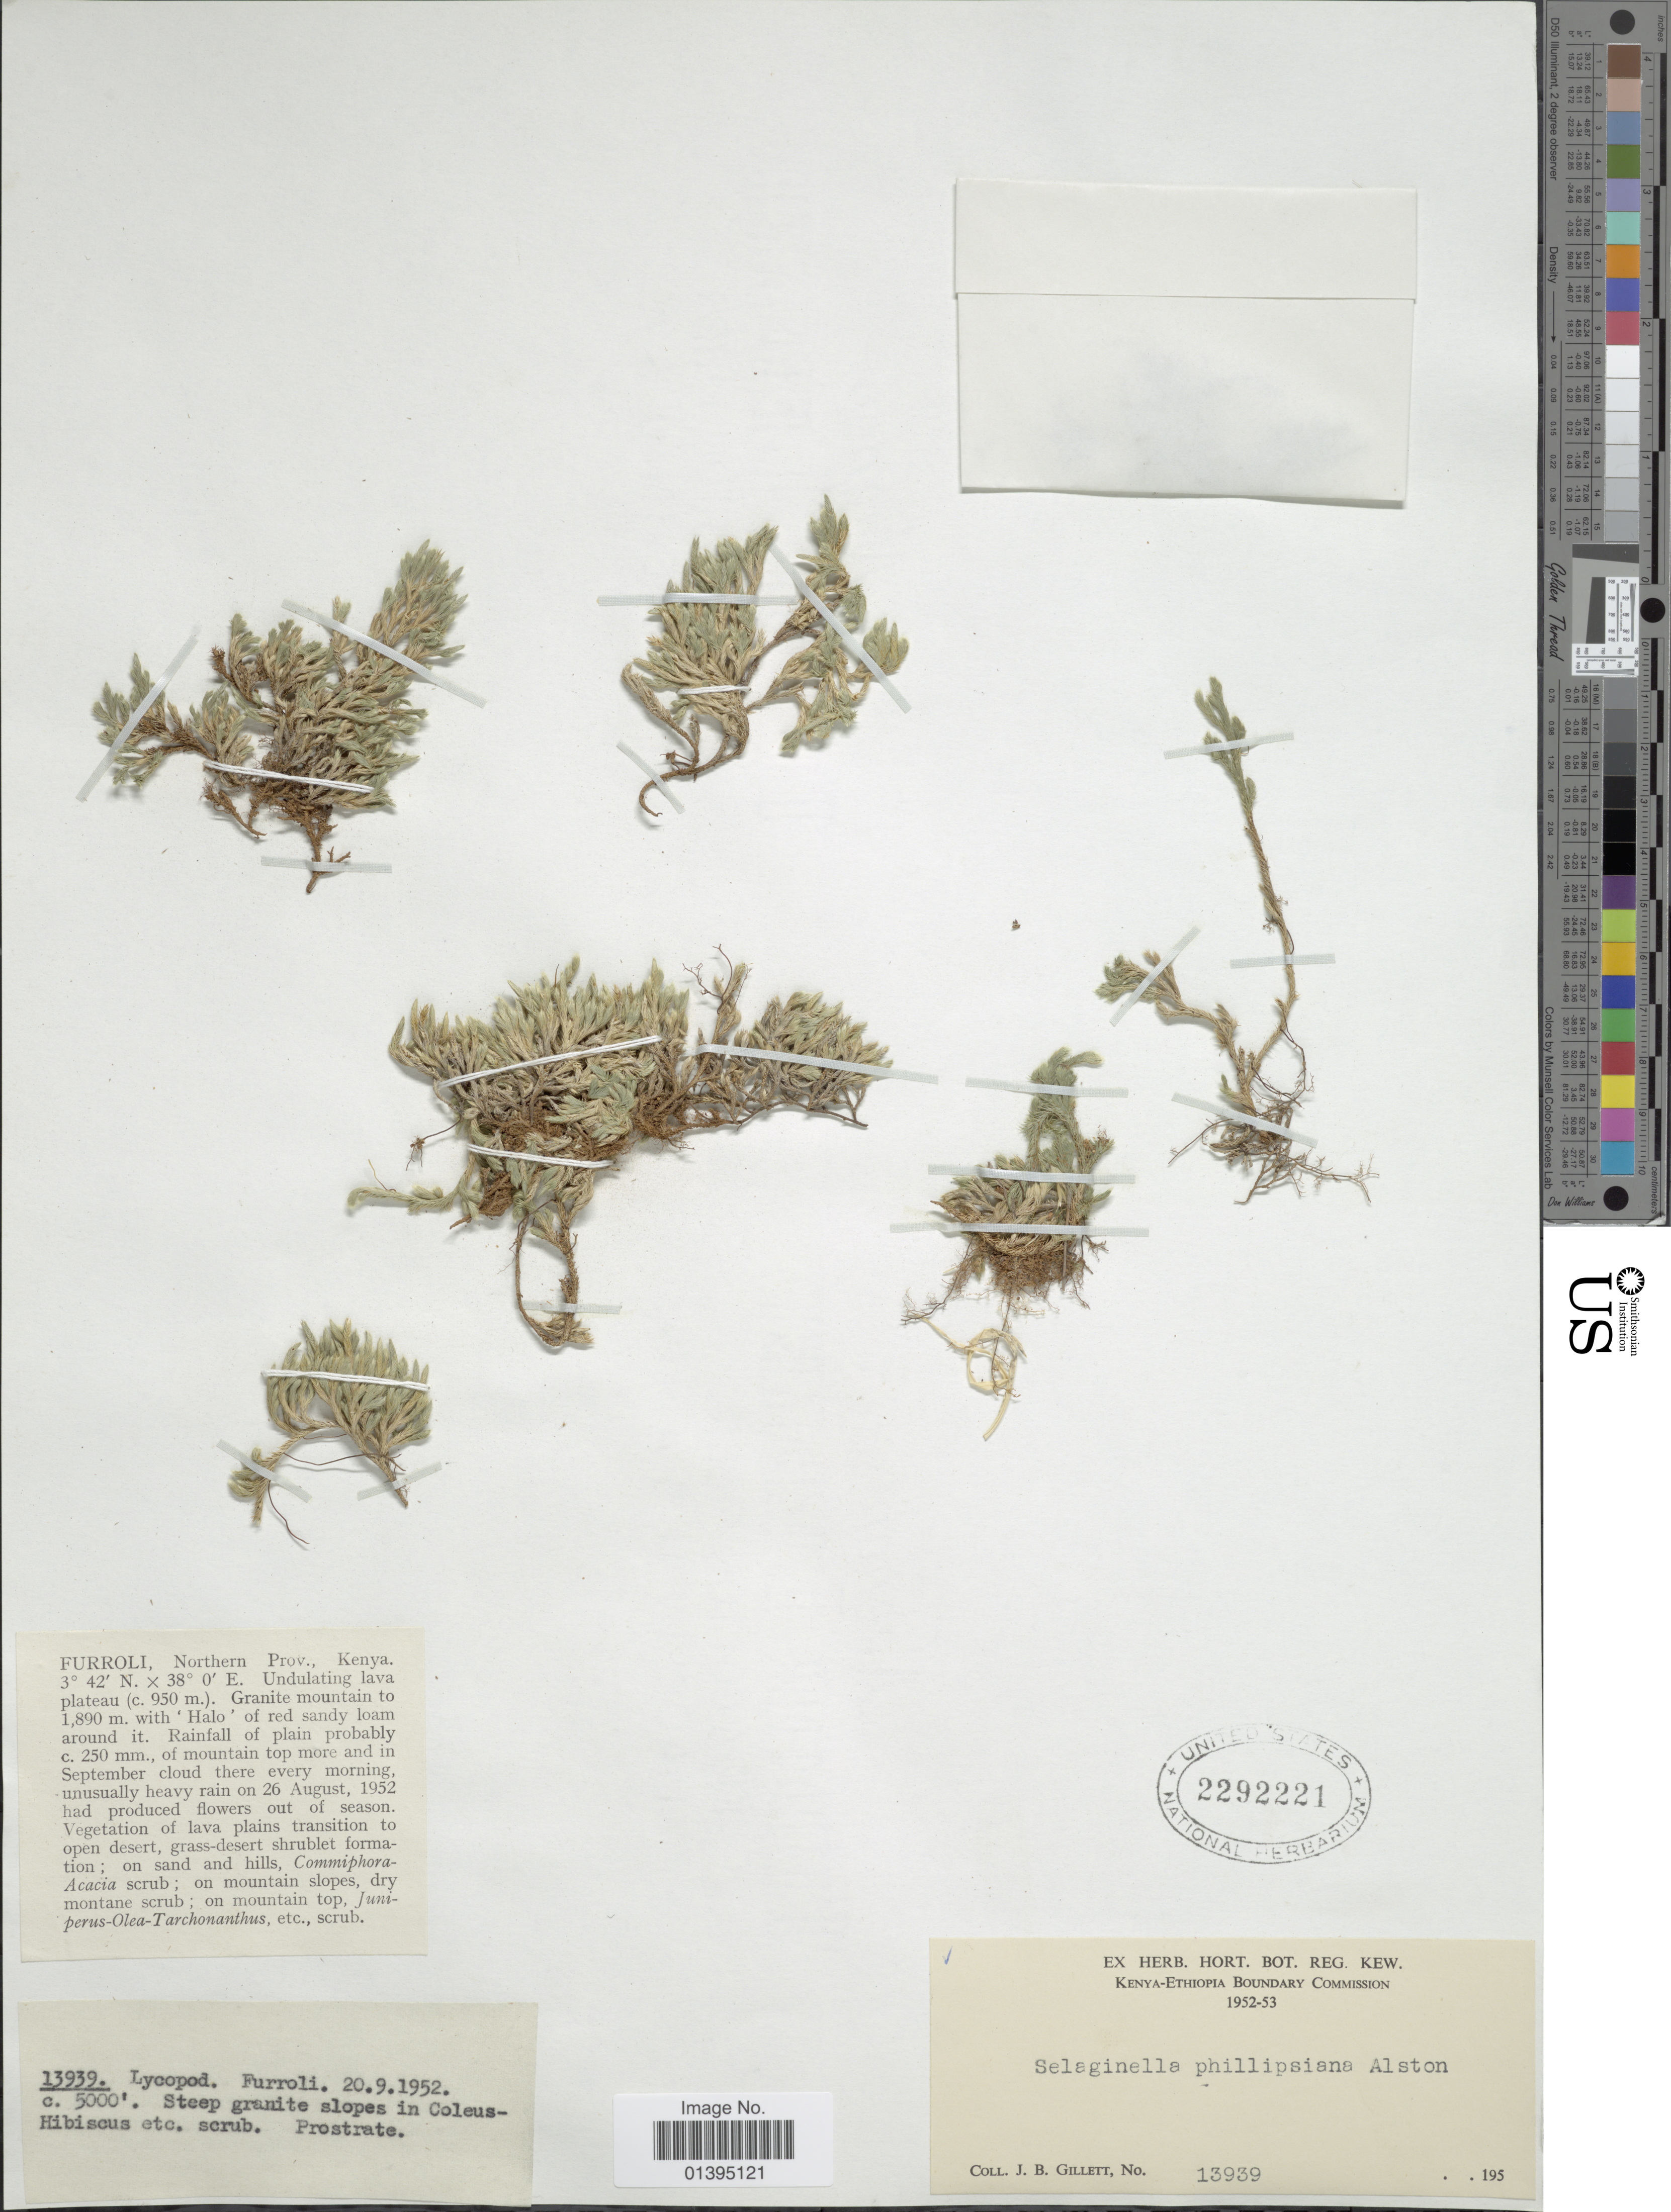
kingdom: Plantae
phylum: Tracheophyta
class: Lycopodiopsida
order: Selaginellales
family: Selaginellaceae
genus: Selaginella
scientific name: Selaginella phillipsiana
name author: (Hieron.) Alston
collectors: J. B. Gillett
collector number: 13939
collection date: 1952-09-20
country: Kenya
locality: Furroli, Northern Prov.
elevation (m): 1524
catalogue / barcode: US 2292221